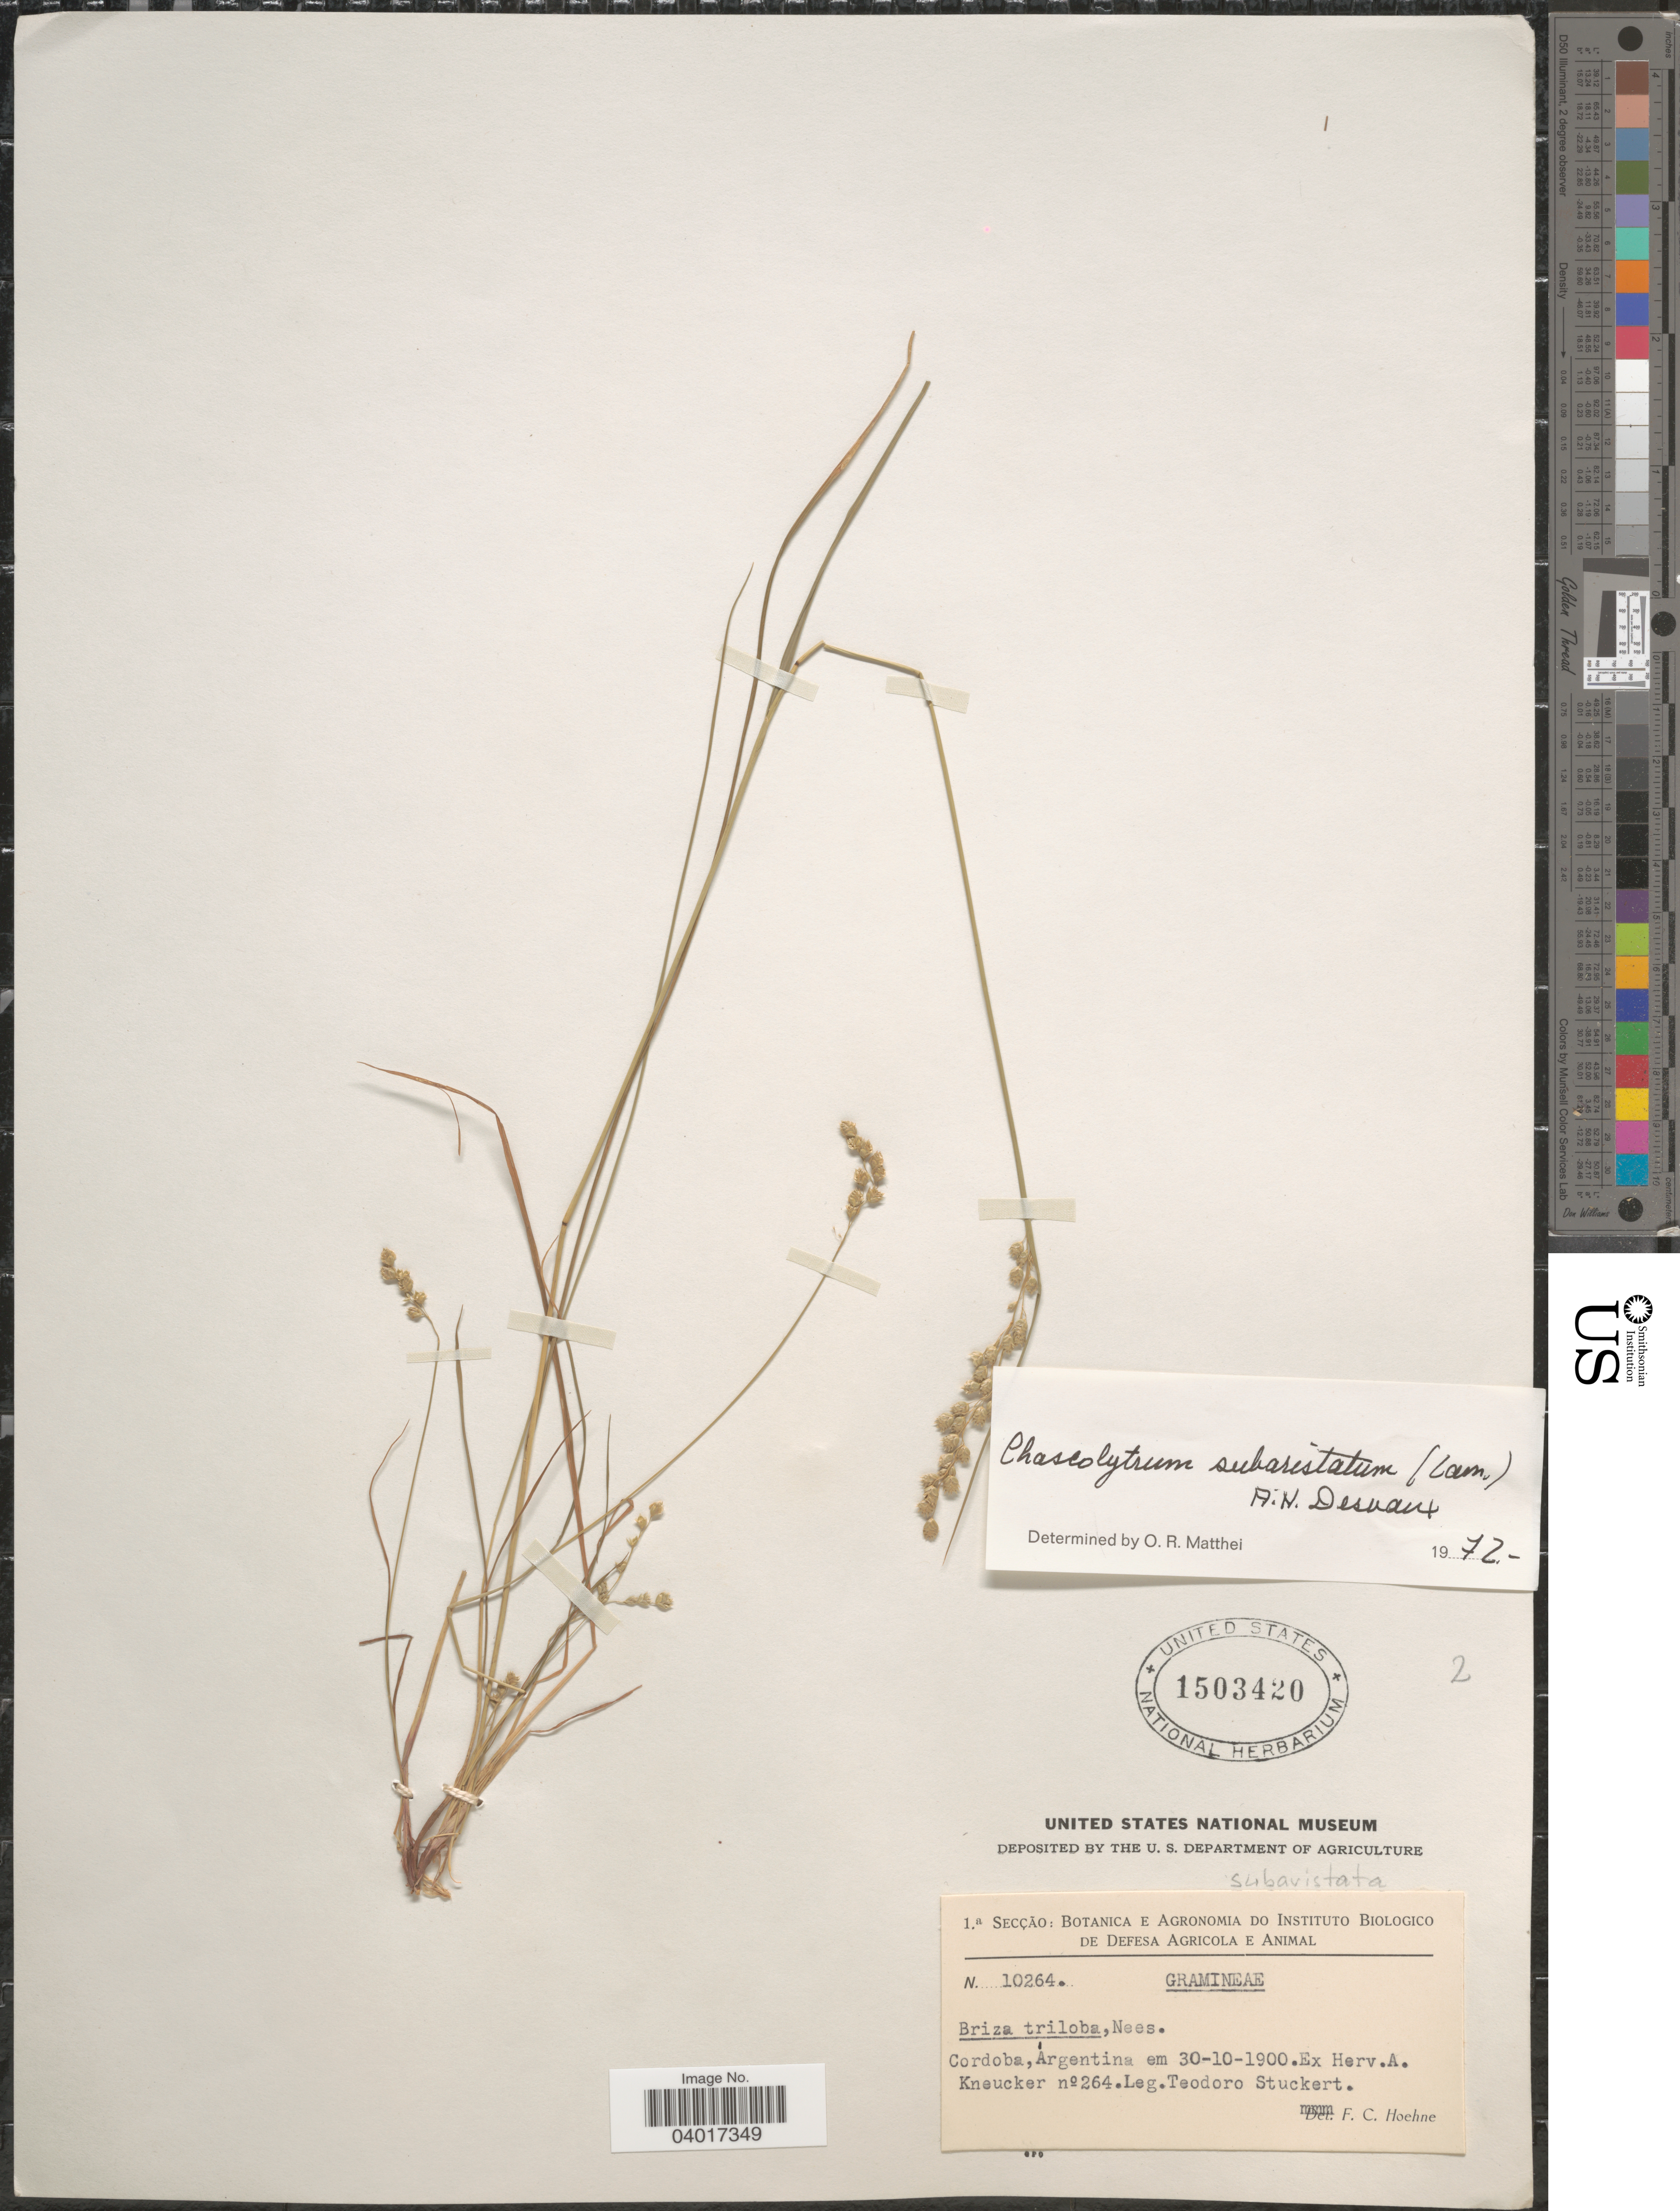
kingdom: Plantae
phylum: Tracheophyta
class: Liliopsida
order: Poales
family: Poaceae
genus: Chascolytrum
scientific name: Chascolytrum subaristatum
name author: (Lam.) Desv.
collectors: T. Stuckert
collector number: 10264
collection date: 1900-10-30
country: Argentina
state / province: Cordoba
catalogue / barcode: US 1503420